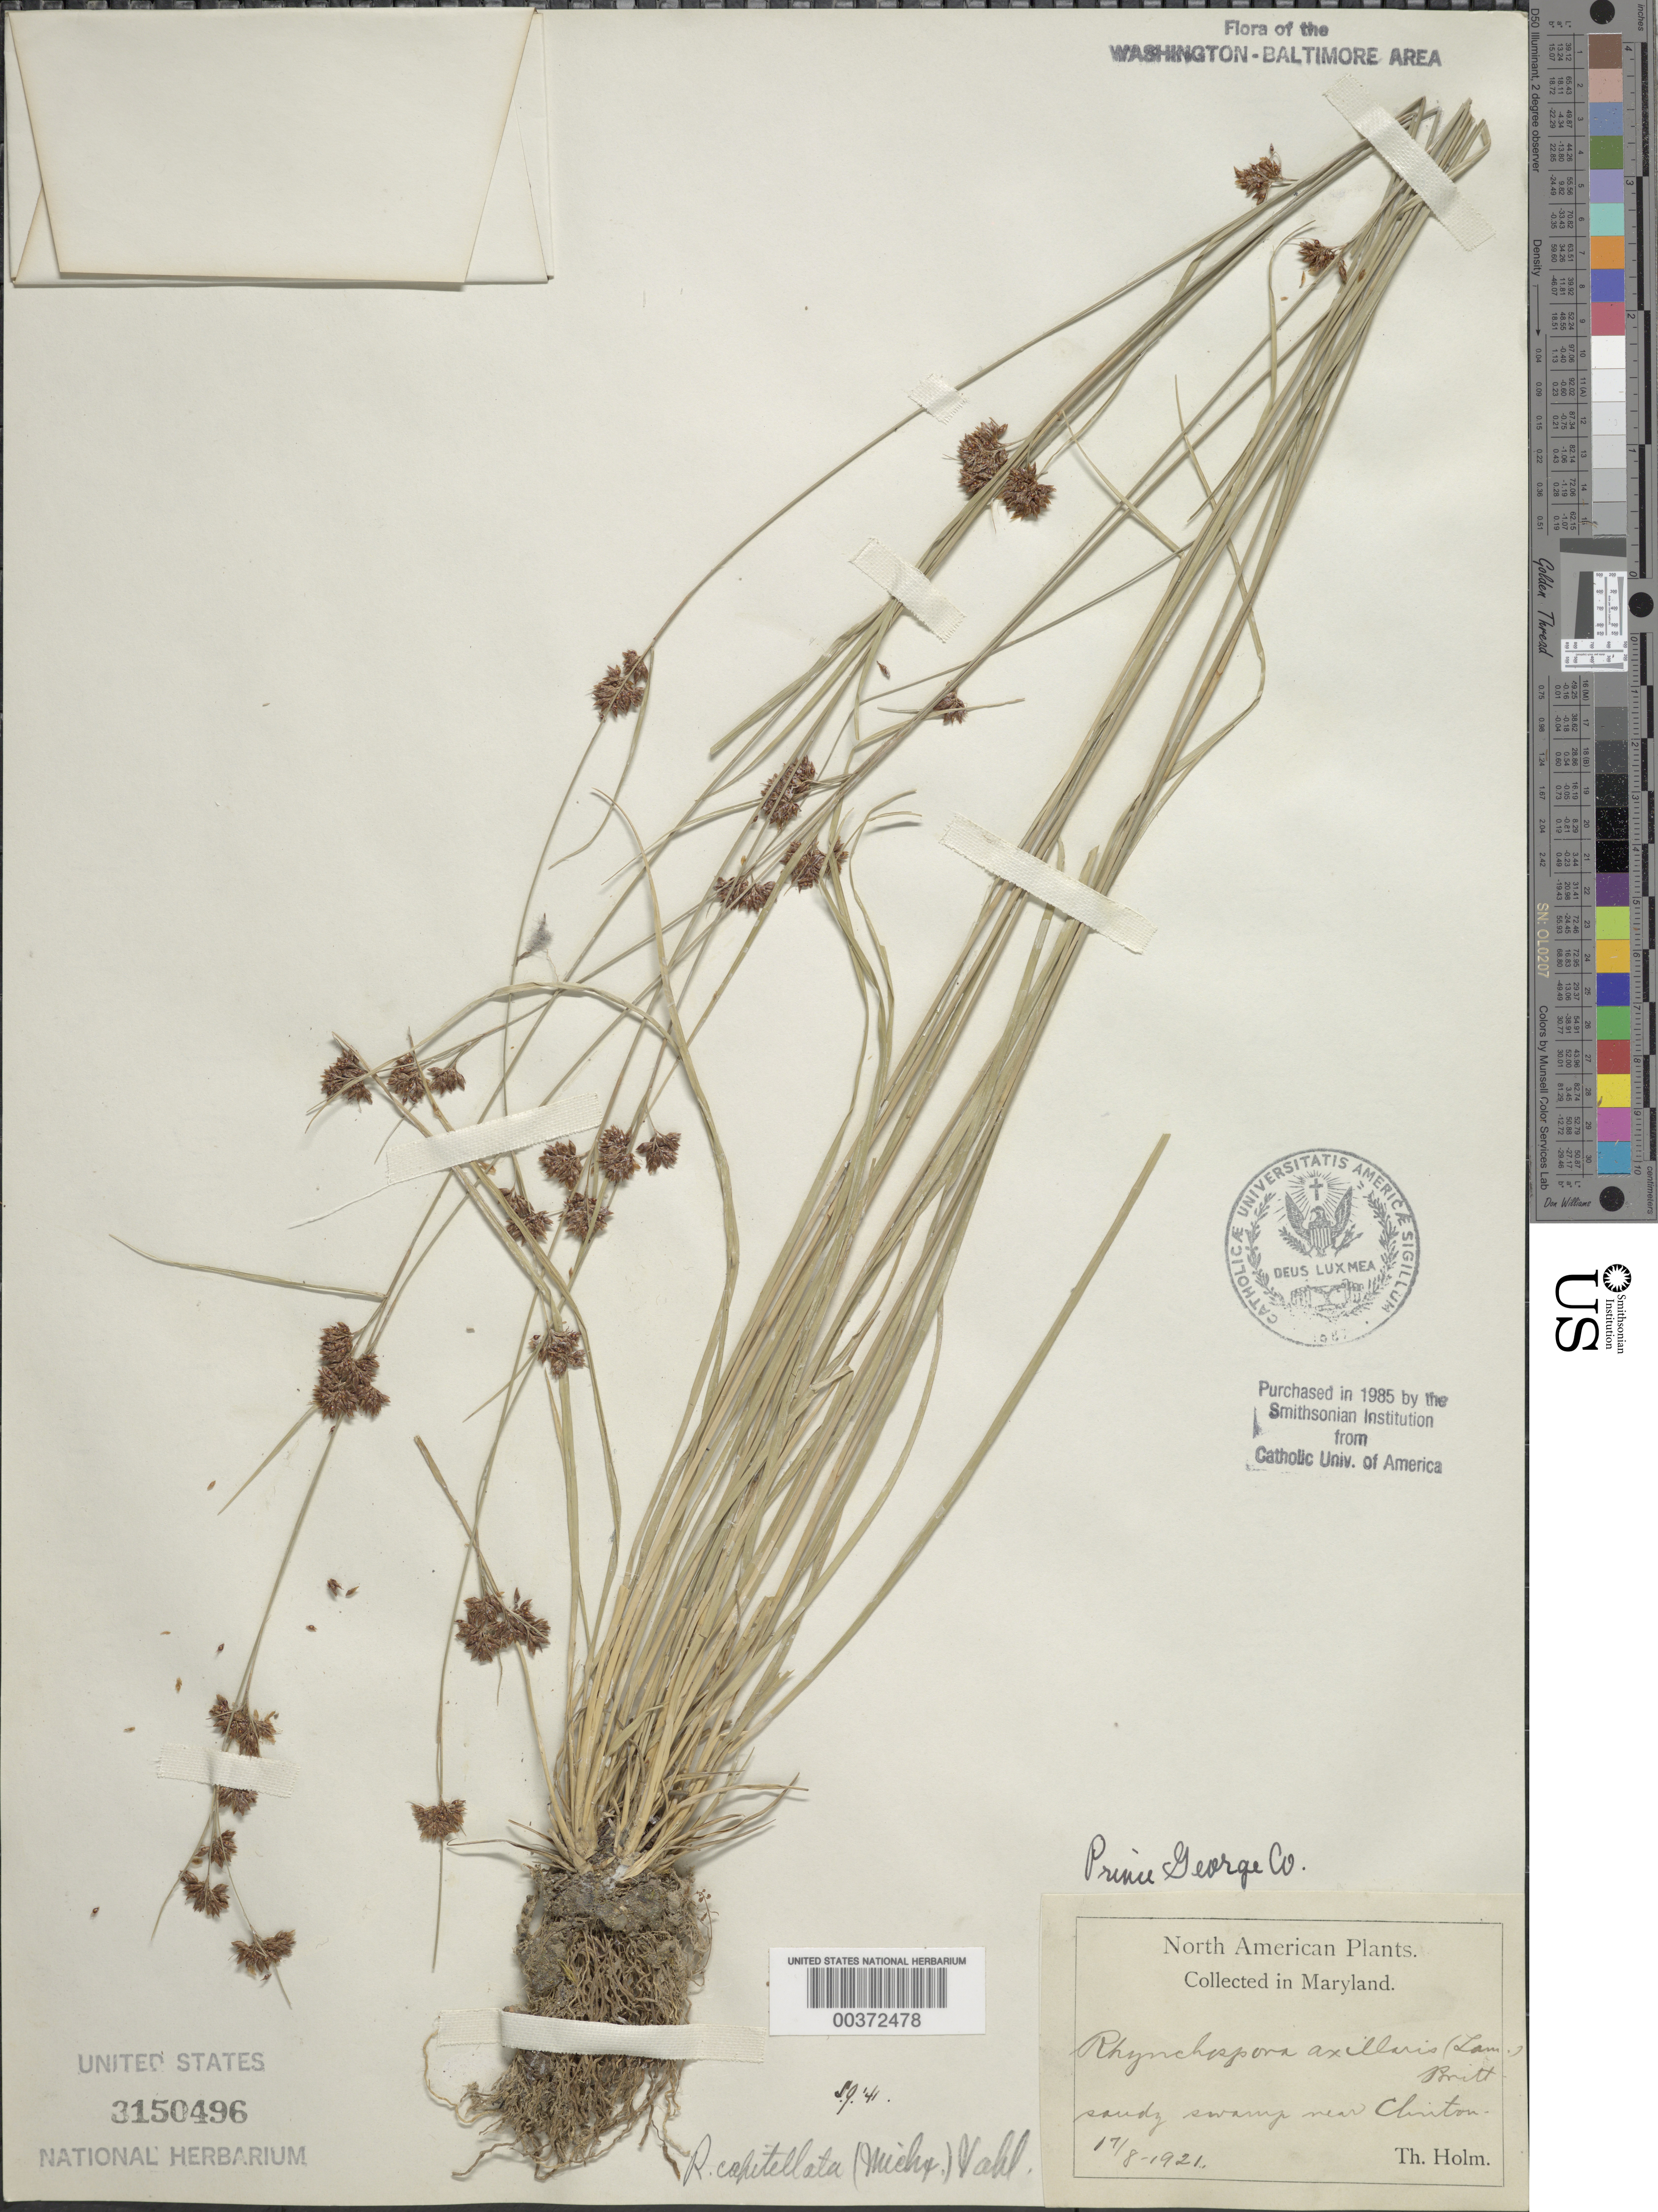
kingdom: Plantae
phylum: Tracheophyta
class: Liliopsida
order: Poales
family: Cyperaceae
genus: Rhynchospora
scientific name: Rhynchospora capitellata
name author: (Michx.) Vahl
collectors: T. Holm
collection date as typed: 17 Aug 1921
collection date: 1921-08-17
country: United States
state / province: Maryland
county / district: Prince George's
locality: Near Clinton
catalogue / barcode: US 3150496